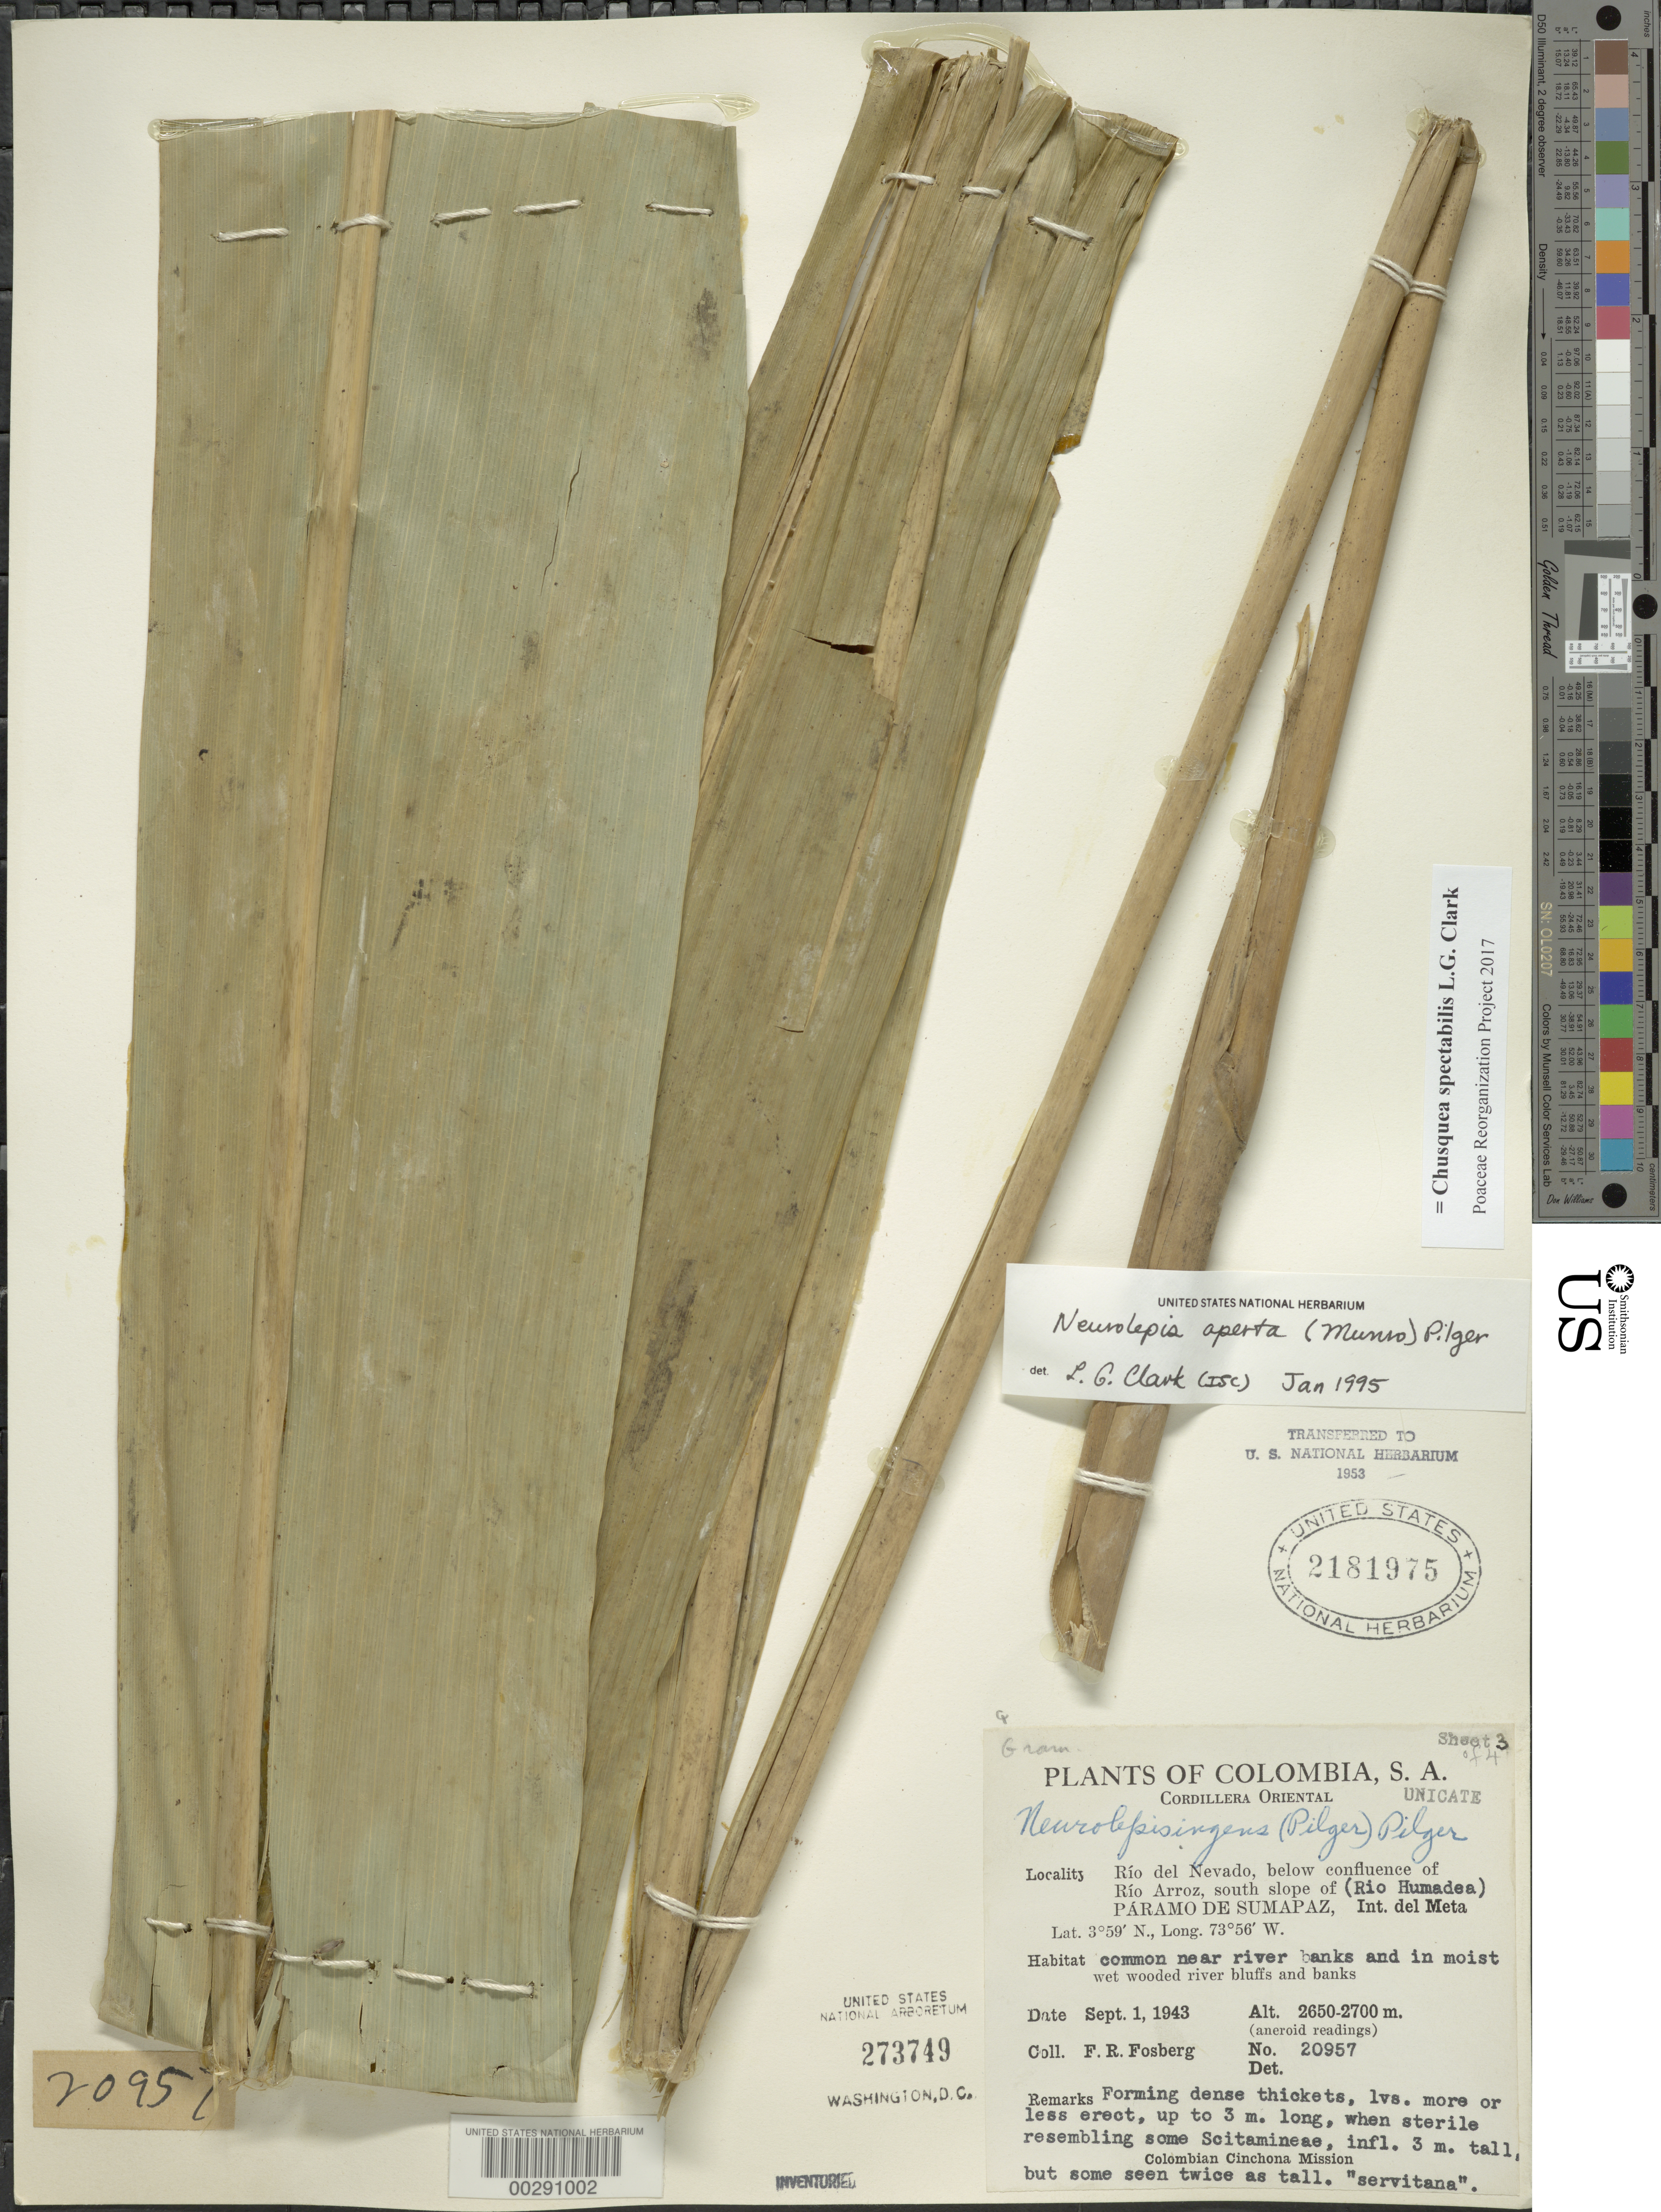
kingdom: Plantae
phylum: Tracheophyta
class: Liliopsida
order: Poales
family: Poaceae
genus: Chusquea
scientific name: Chusquea spectabilis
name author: L.G. Clark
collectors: F. R. Fosberg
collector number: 20957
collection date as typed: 01 Sep 1943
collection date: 1943-09-01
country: Colombia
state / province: Meta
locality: Rio del Nevado, below confluence of Rio Arroz, south slope of (Rio Humadea) Paramo de Sumapaz, Int. del Meta, Cordillera Oriental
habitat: Near river banks and in moist wet wooded river bluffs and banks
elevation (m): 2650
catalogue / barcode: US 2181975